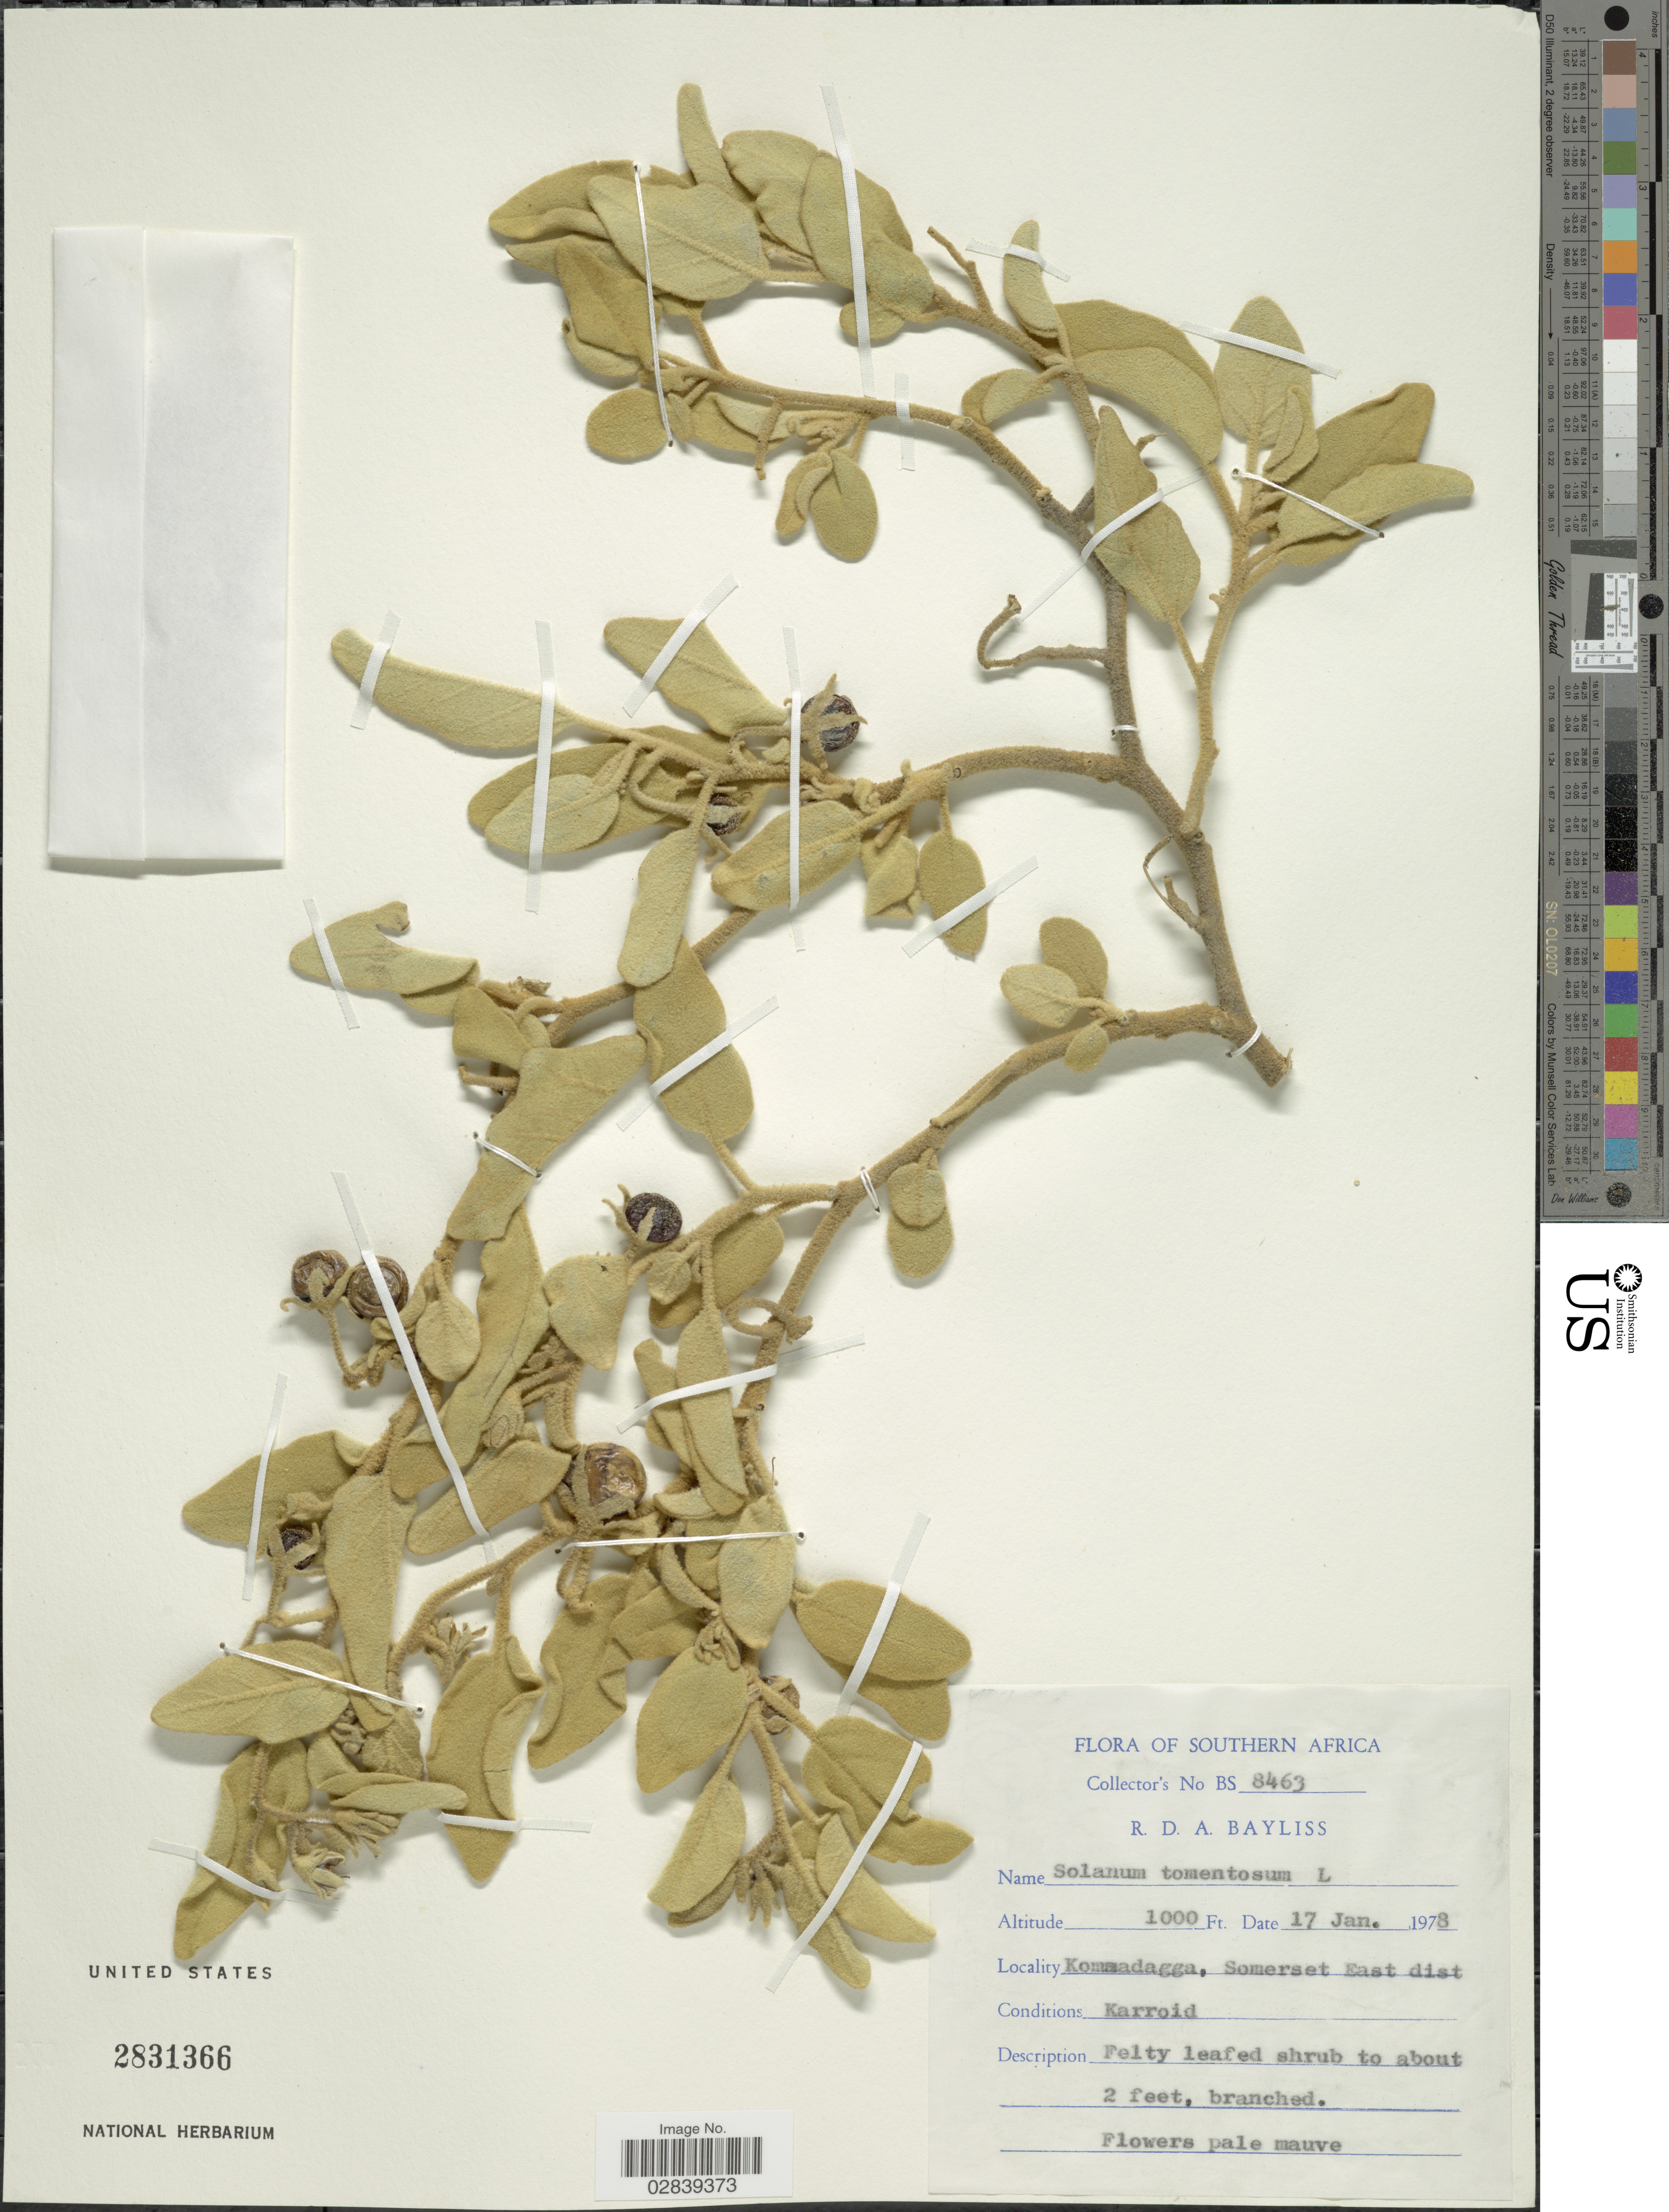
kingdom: Plantae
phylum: Tracheophyta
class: Magnoliopsida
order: Solanales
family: Solanaceae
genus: Solanum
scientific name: Solanum tomentosum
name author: L.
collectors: R. Bayliss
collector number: BS8463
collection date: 1978-01-17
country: South Africa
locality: Southern Africa, Kommadagga, Somerset East dist.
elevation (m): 305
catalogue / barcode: US 2831366